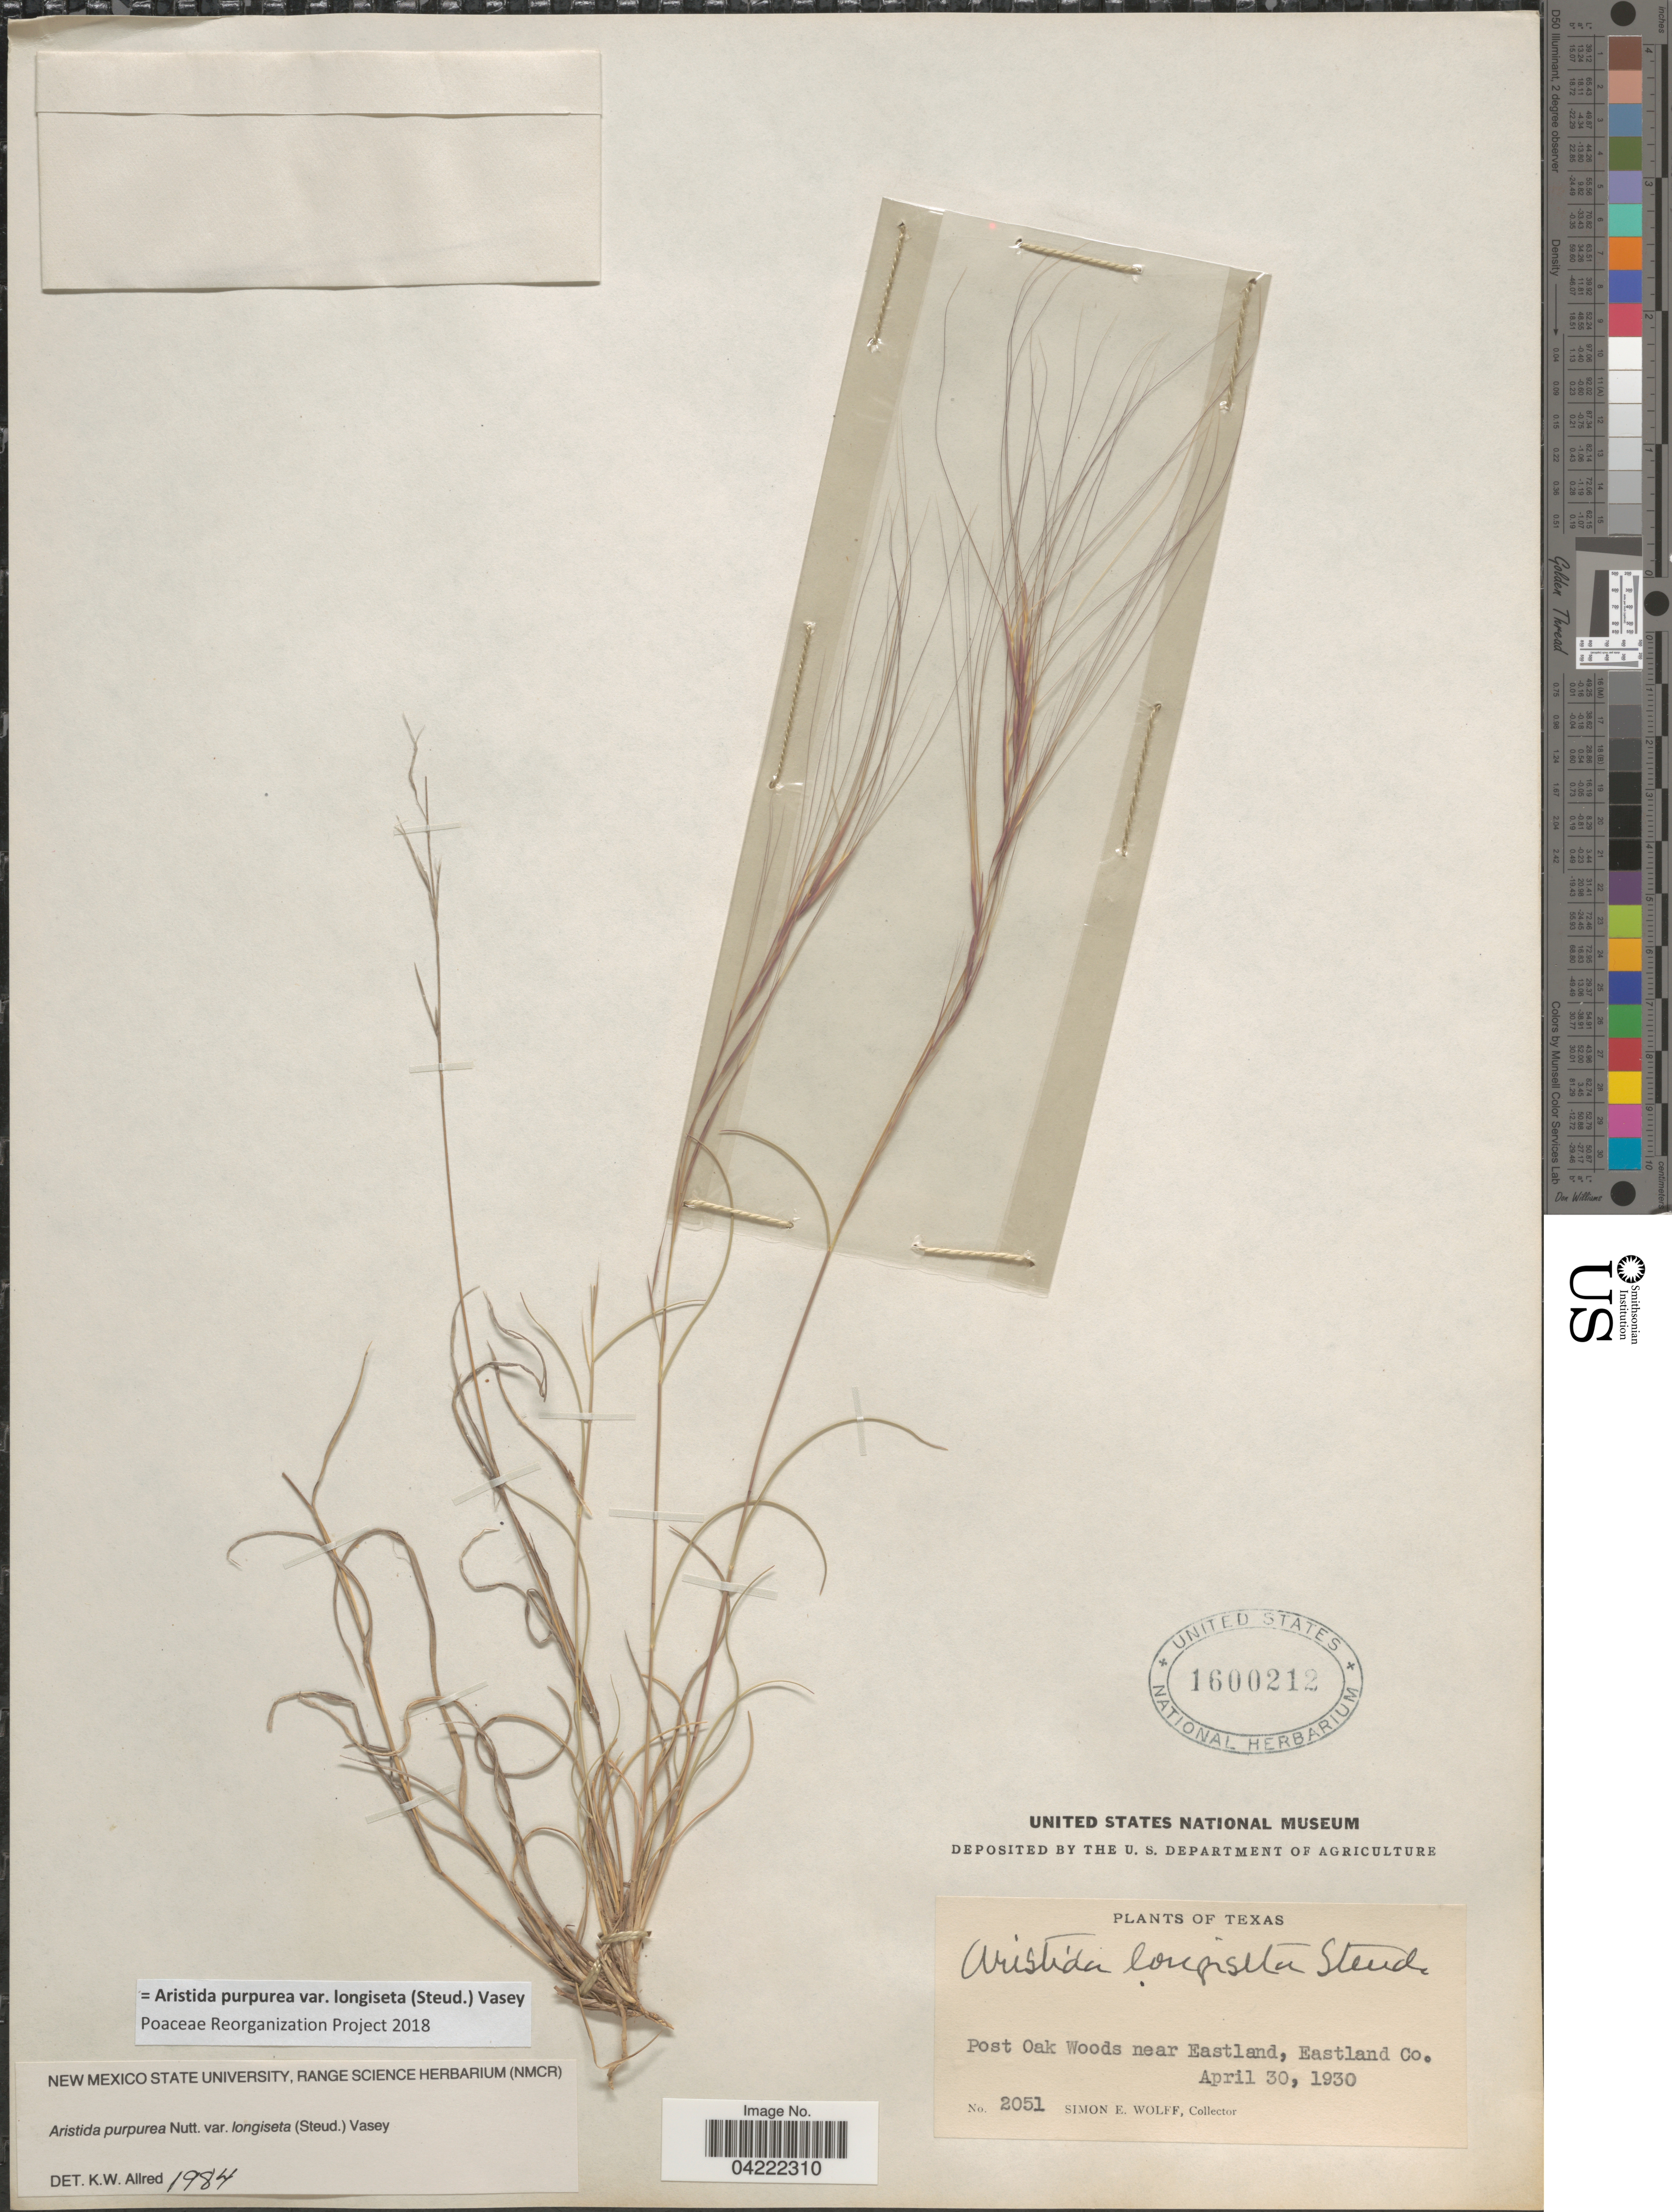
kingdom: Plantae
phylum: Tracheophyta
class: Liliopsida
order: Poales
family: Poaceae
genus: Aristida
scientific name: Aristida purpurea var. longiseta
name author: (Steud.) Vasey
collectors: S. E. Wolff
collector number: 2051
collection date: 1930-04-30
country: United States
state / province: Texas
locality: Post Oak Woods near Eastland, Eastland Co.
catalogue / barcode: US 1600212